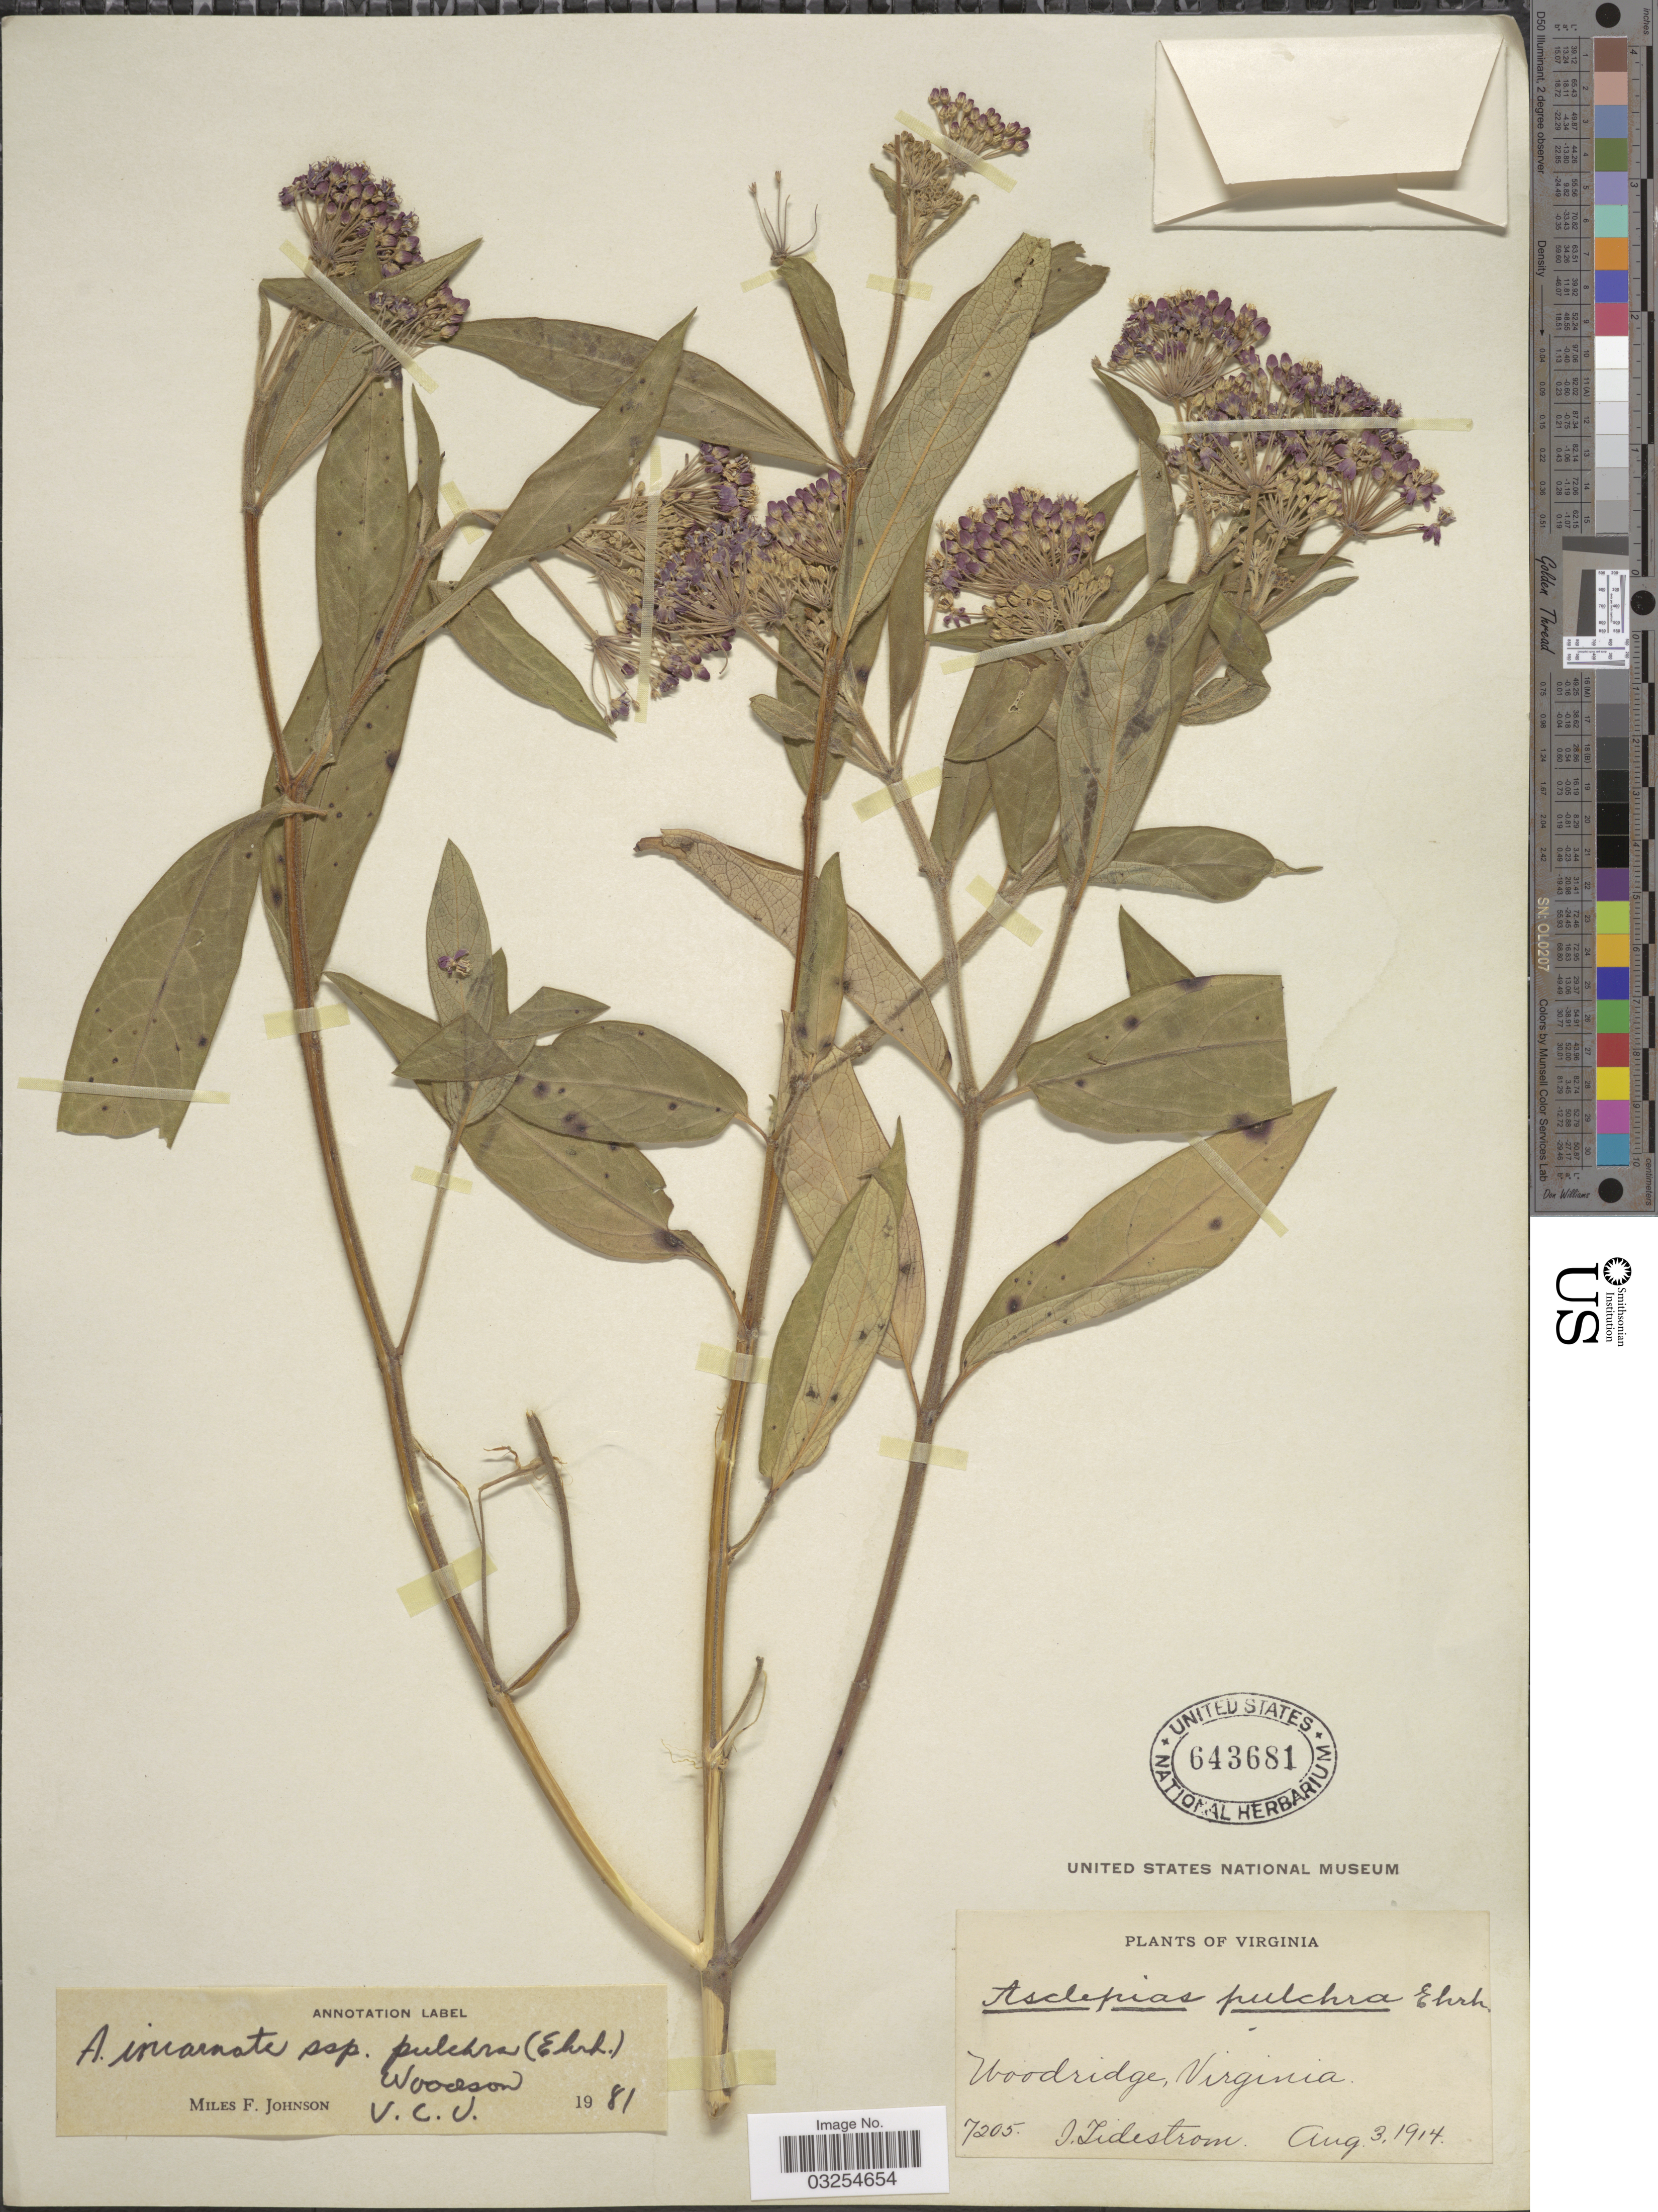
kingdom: Plantae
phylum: Tracheophyta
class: Magnoliopsida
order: Gentianales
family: Apocynaceae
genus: Asclepias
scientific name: Asclepias incarnata subsp. pulchra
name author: (Ehrh. ex Willd.) Woodson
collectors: I. F. Tidestrom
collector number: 7205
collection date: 1914-08-03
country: United States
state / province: Virginia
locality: Woodridge.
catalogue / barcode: US 643681